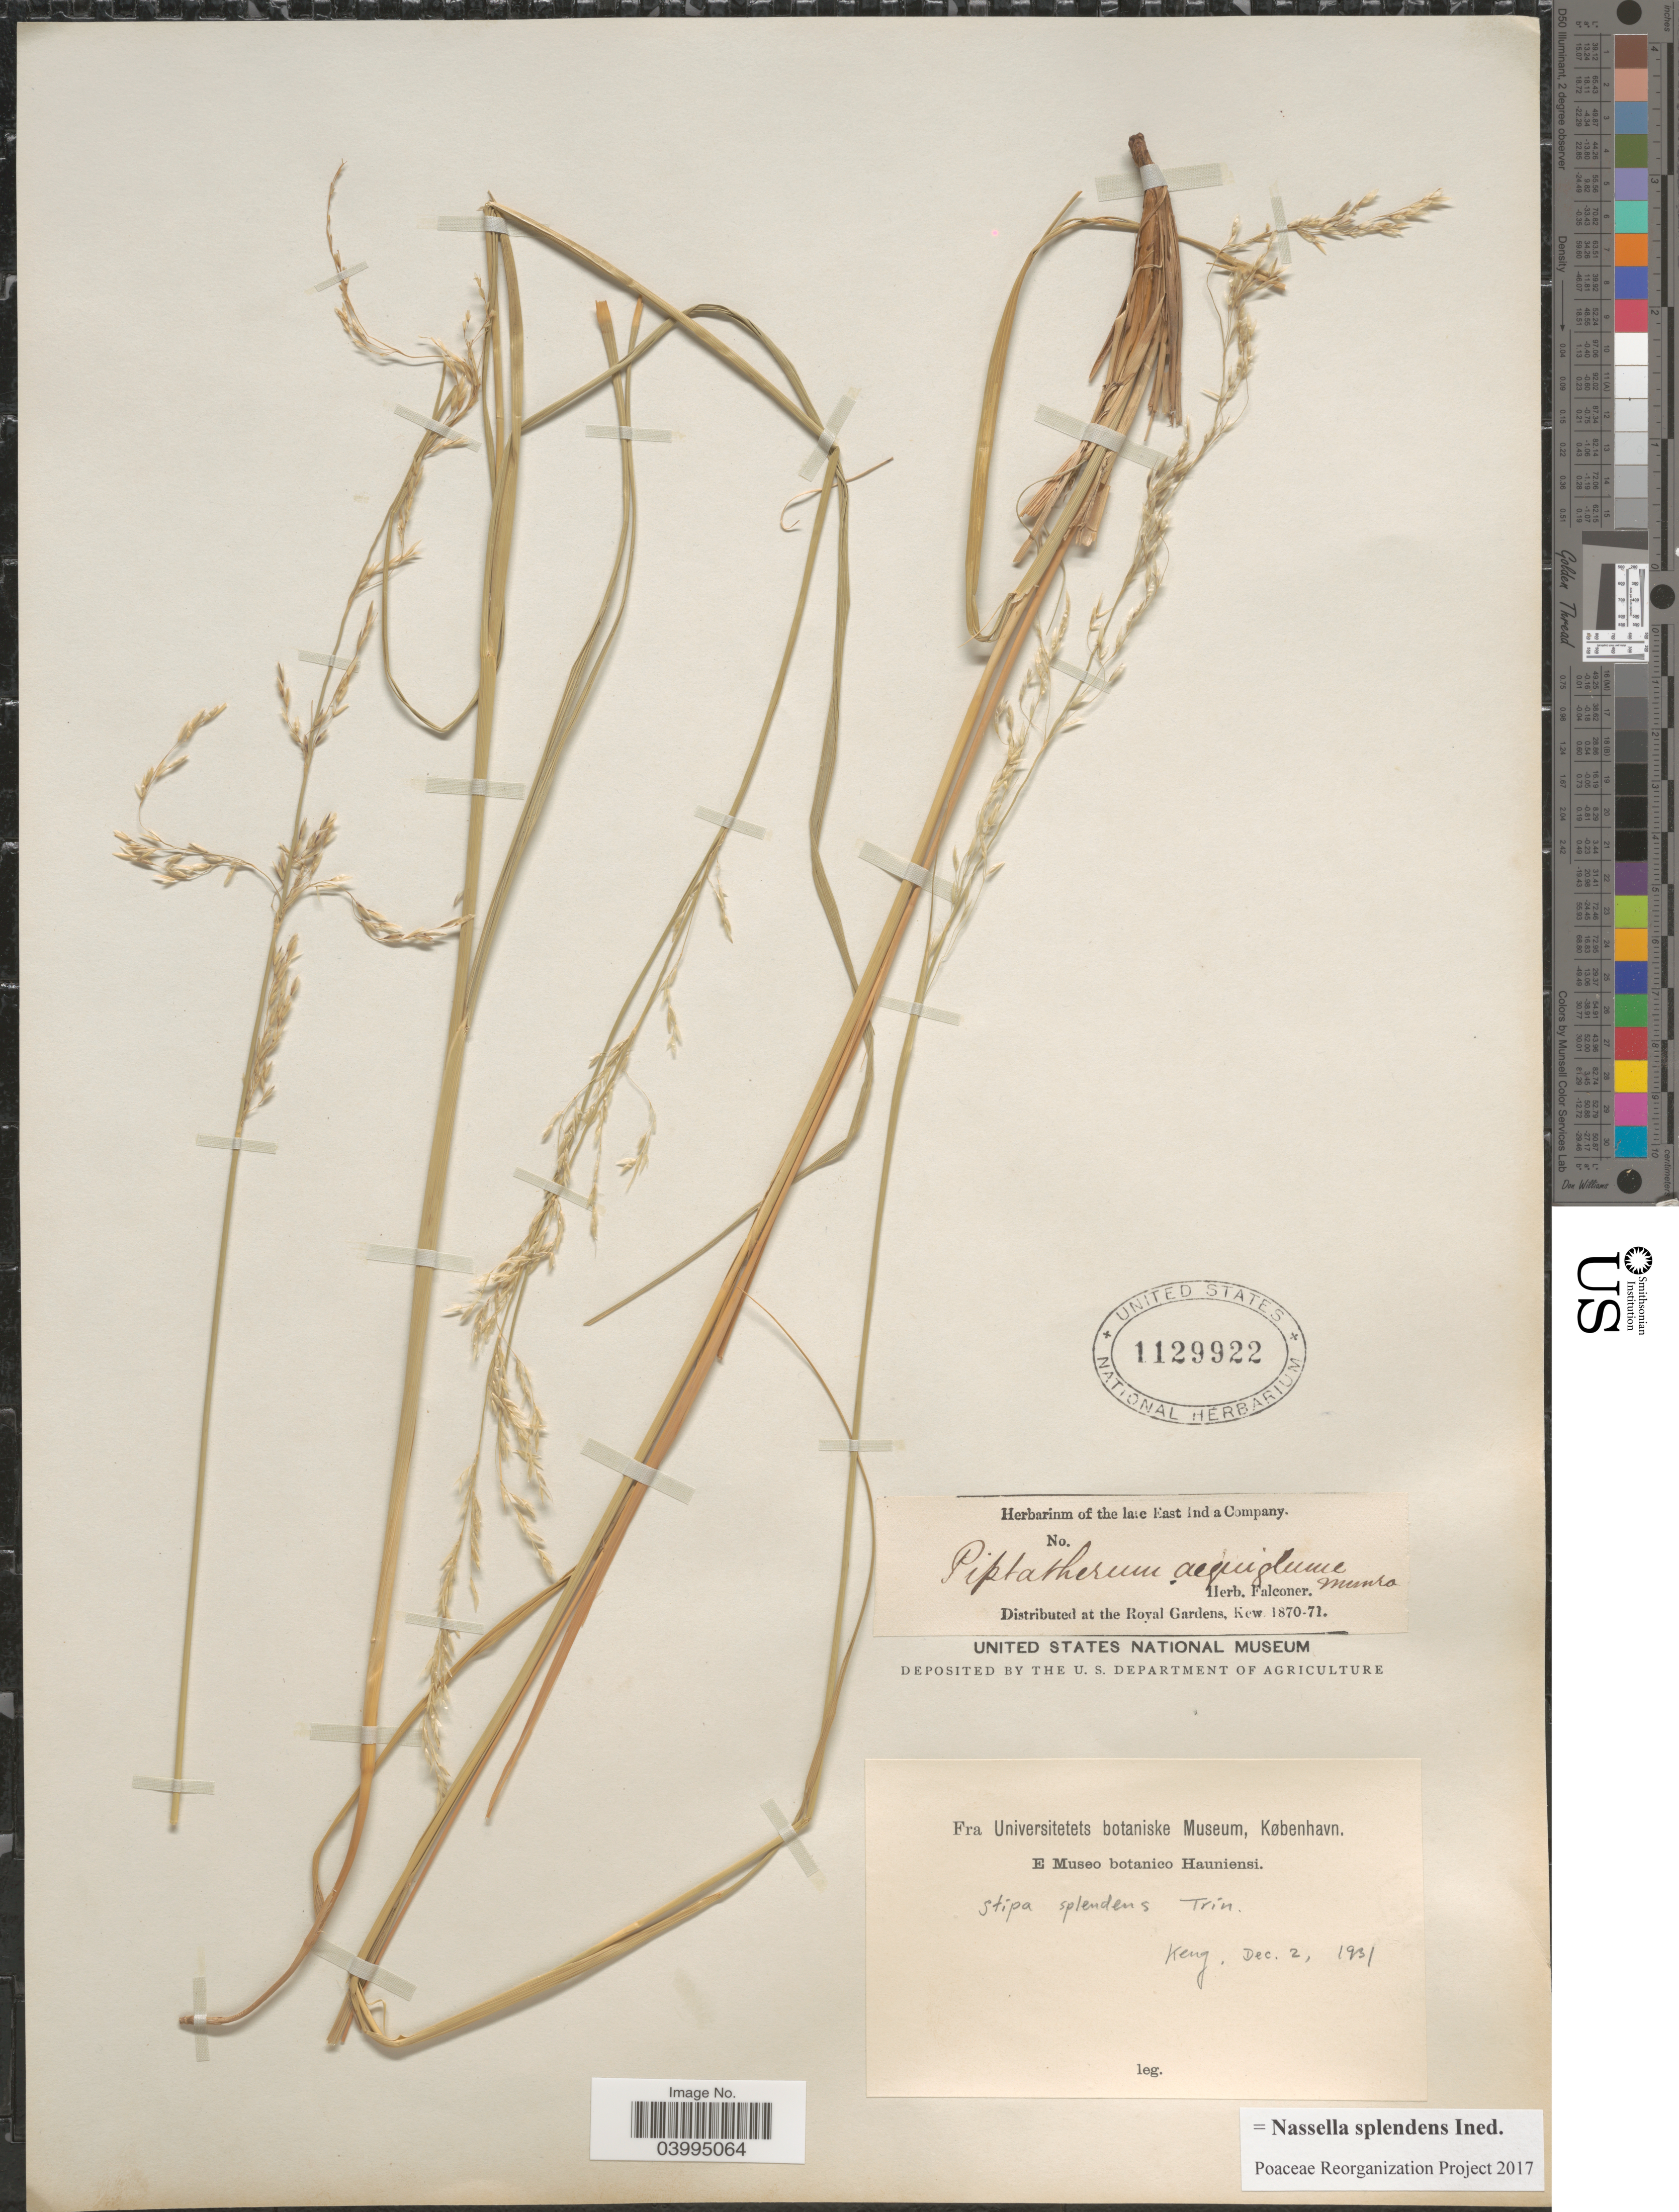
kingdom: Plantae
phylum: Tracheophyta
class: Liliopsida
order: Poales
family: Poaceae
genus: Neotrinia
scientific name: Neotrinia splendens (Trin.) M. Nobis, P.D. Gudkova & A. Nowak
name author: (Trin.)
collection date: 1931-12-02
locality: Keng.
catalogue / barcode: US 1129922